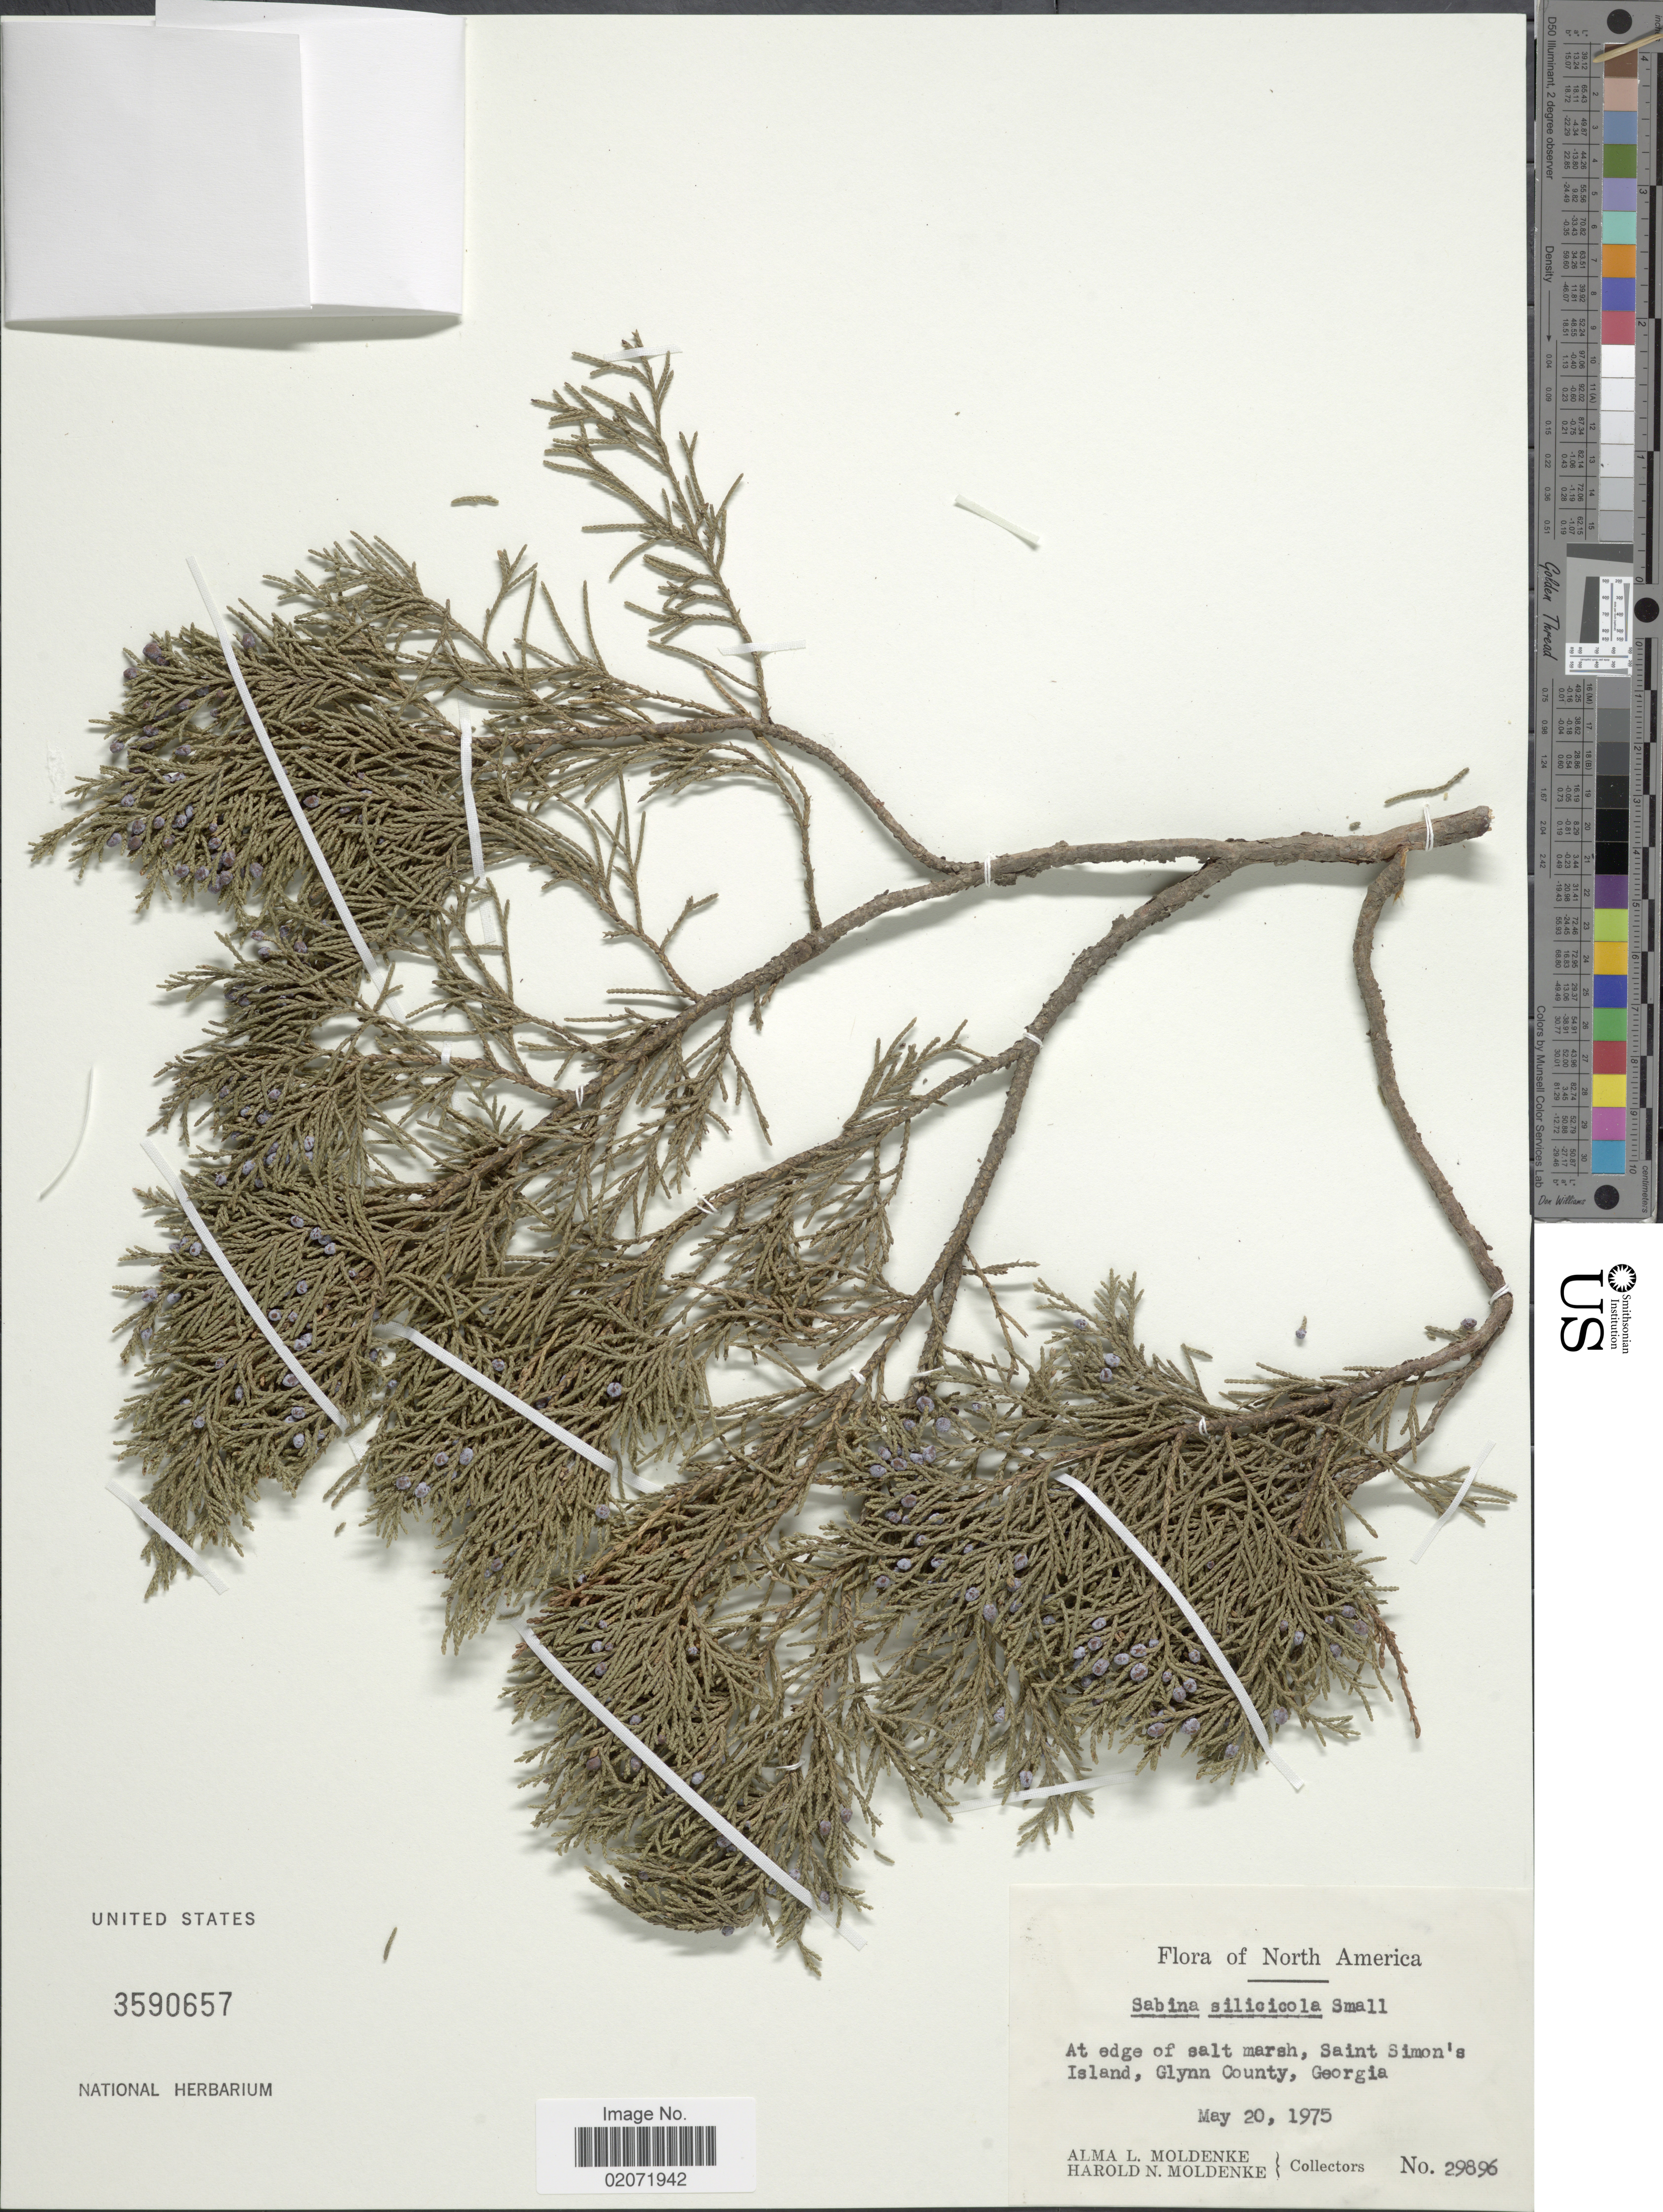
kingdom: Plantae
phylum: Tracheophyta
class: Pinopsida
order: Pinales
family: Cupressaceae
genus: Juniperus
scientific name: Juniperus silicicola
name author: (Small) L.H. Bailey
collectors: A. L. Moldenke & H. N. Moldenke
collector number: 29896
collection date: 1975-05-20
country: United States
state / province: Georgia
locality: Saint Simon's Island, Glynn County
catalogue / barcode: US 3590657